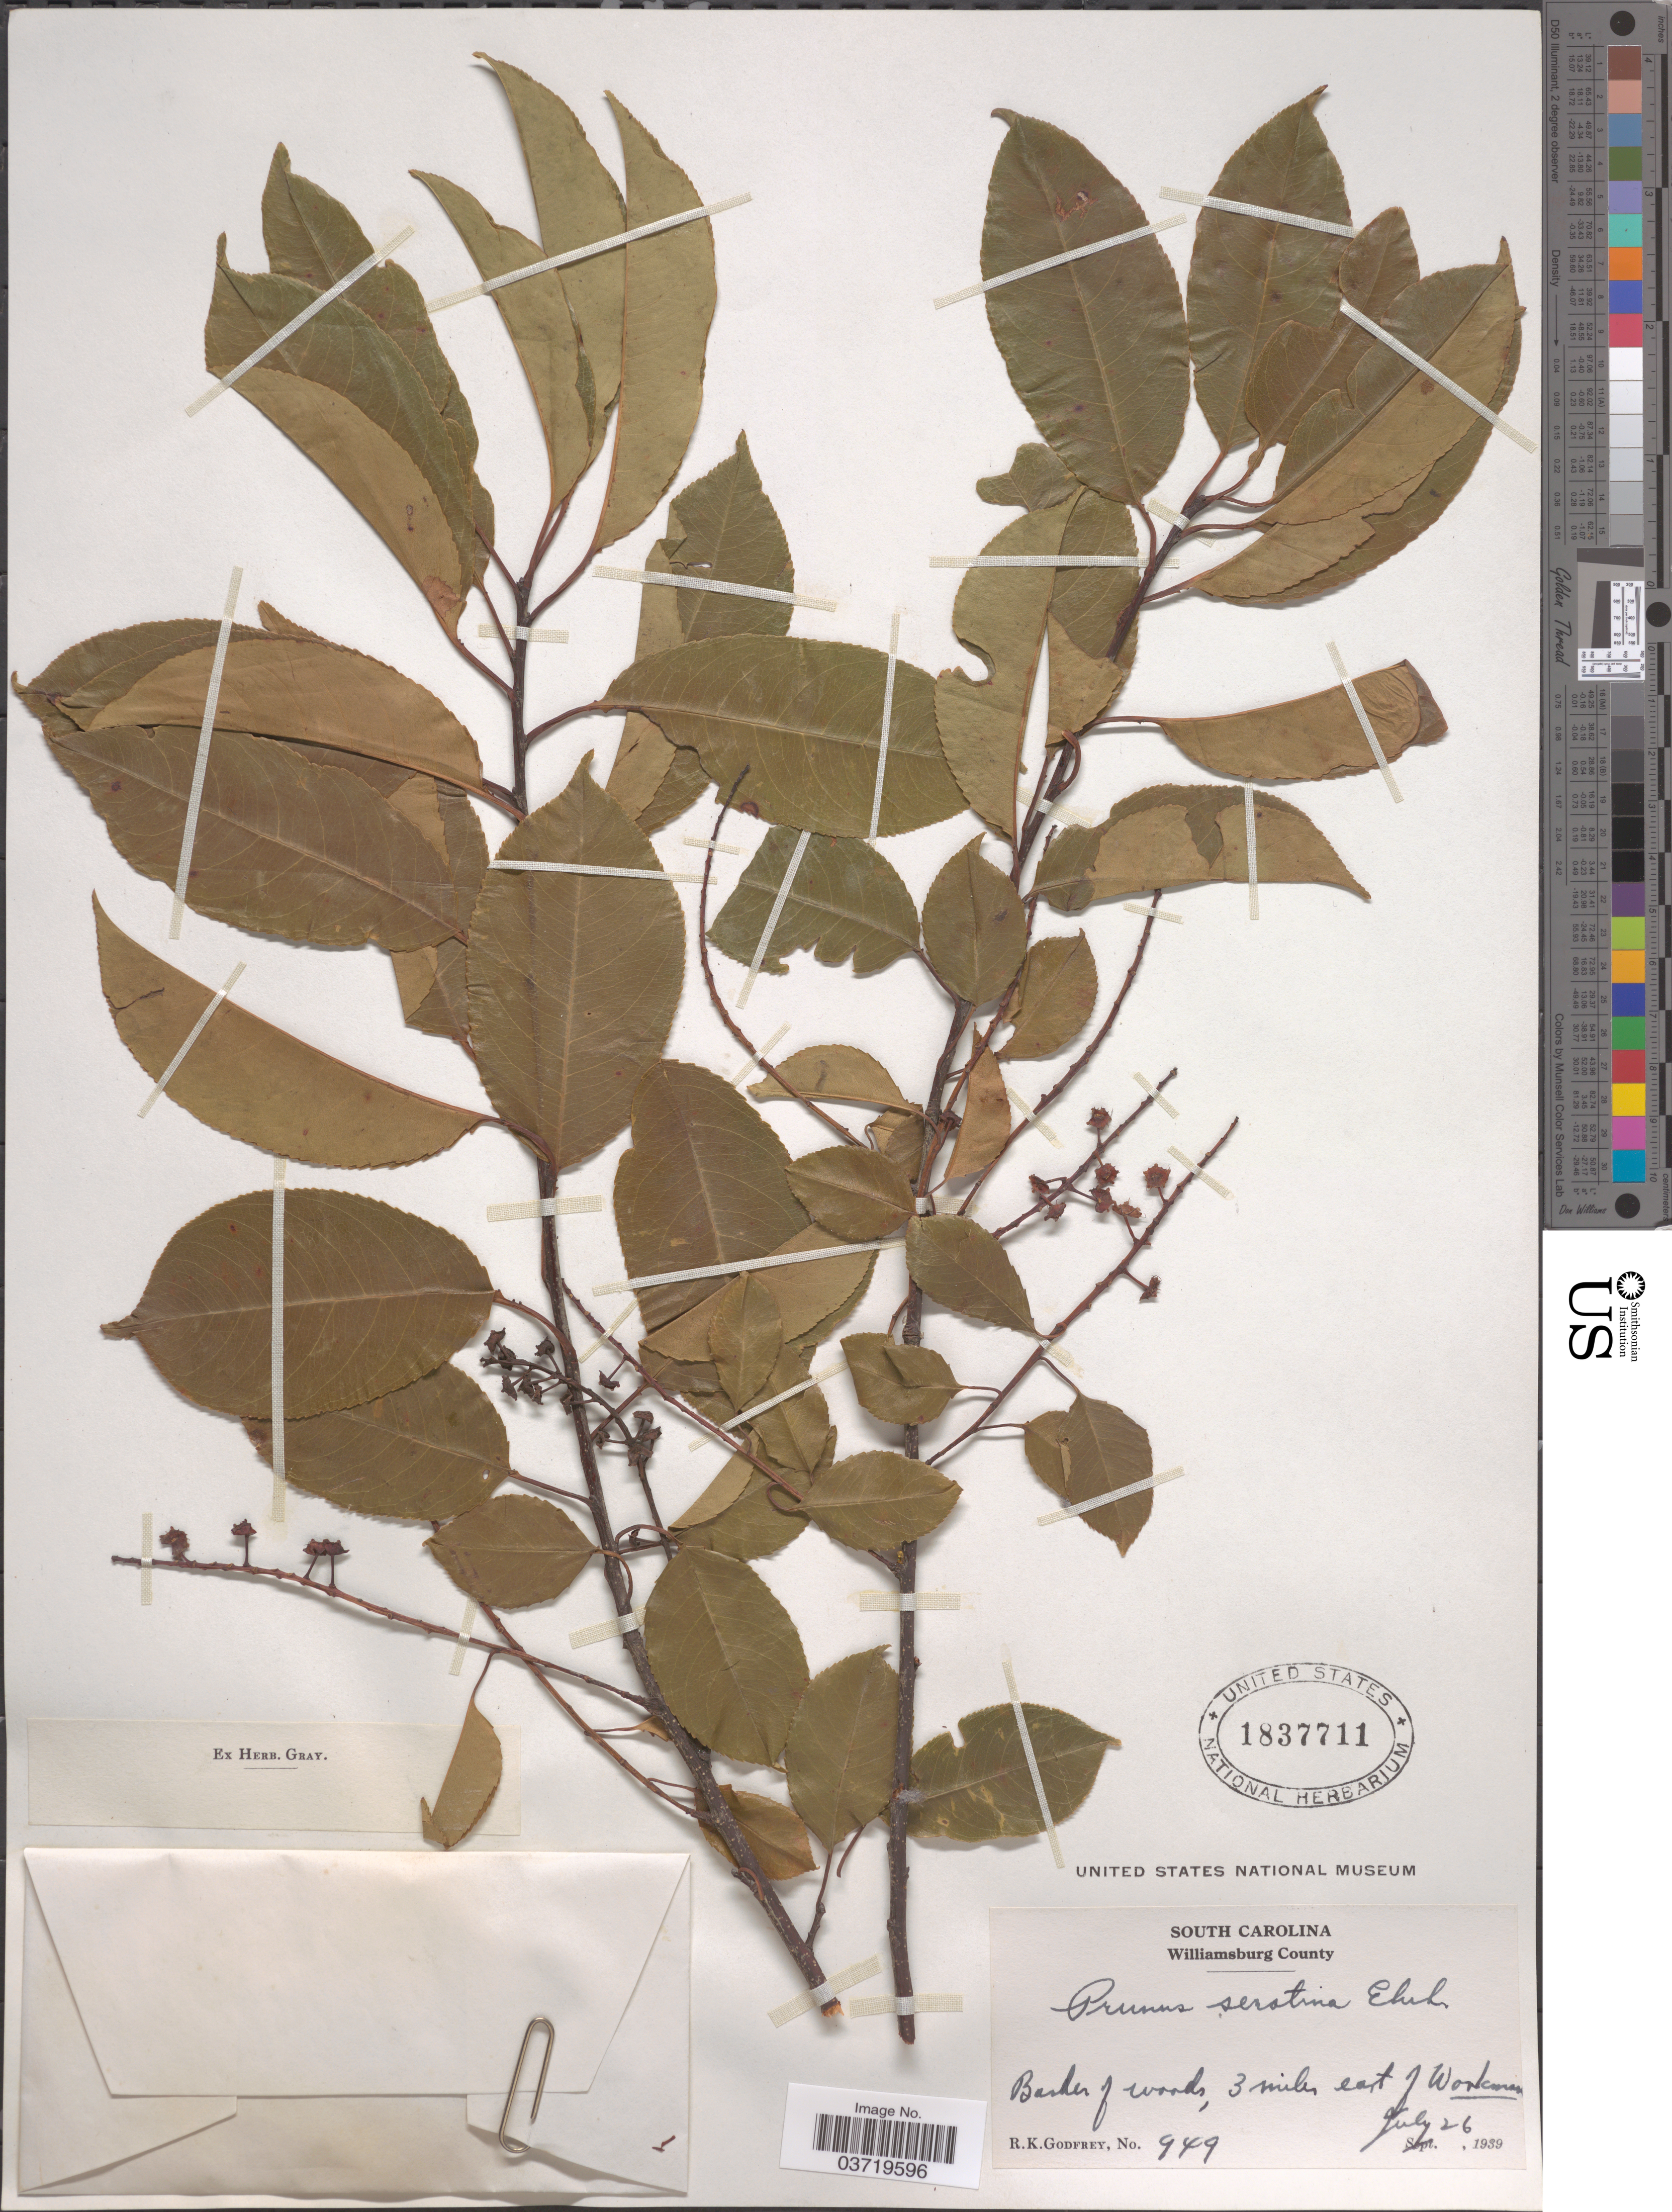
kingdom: Plantae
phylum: Tracheophyta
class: Magnoliopsida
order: Rosales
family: Rosaceae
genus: Prunus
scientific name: Prunus serotina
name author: Ehrh.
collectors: R. K. Godfrey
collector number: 949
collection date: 1939-07-26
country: United States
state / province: South Carolina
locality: Williamsburg County. 3 miles east of Workman.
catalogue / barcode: US 1837711